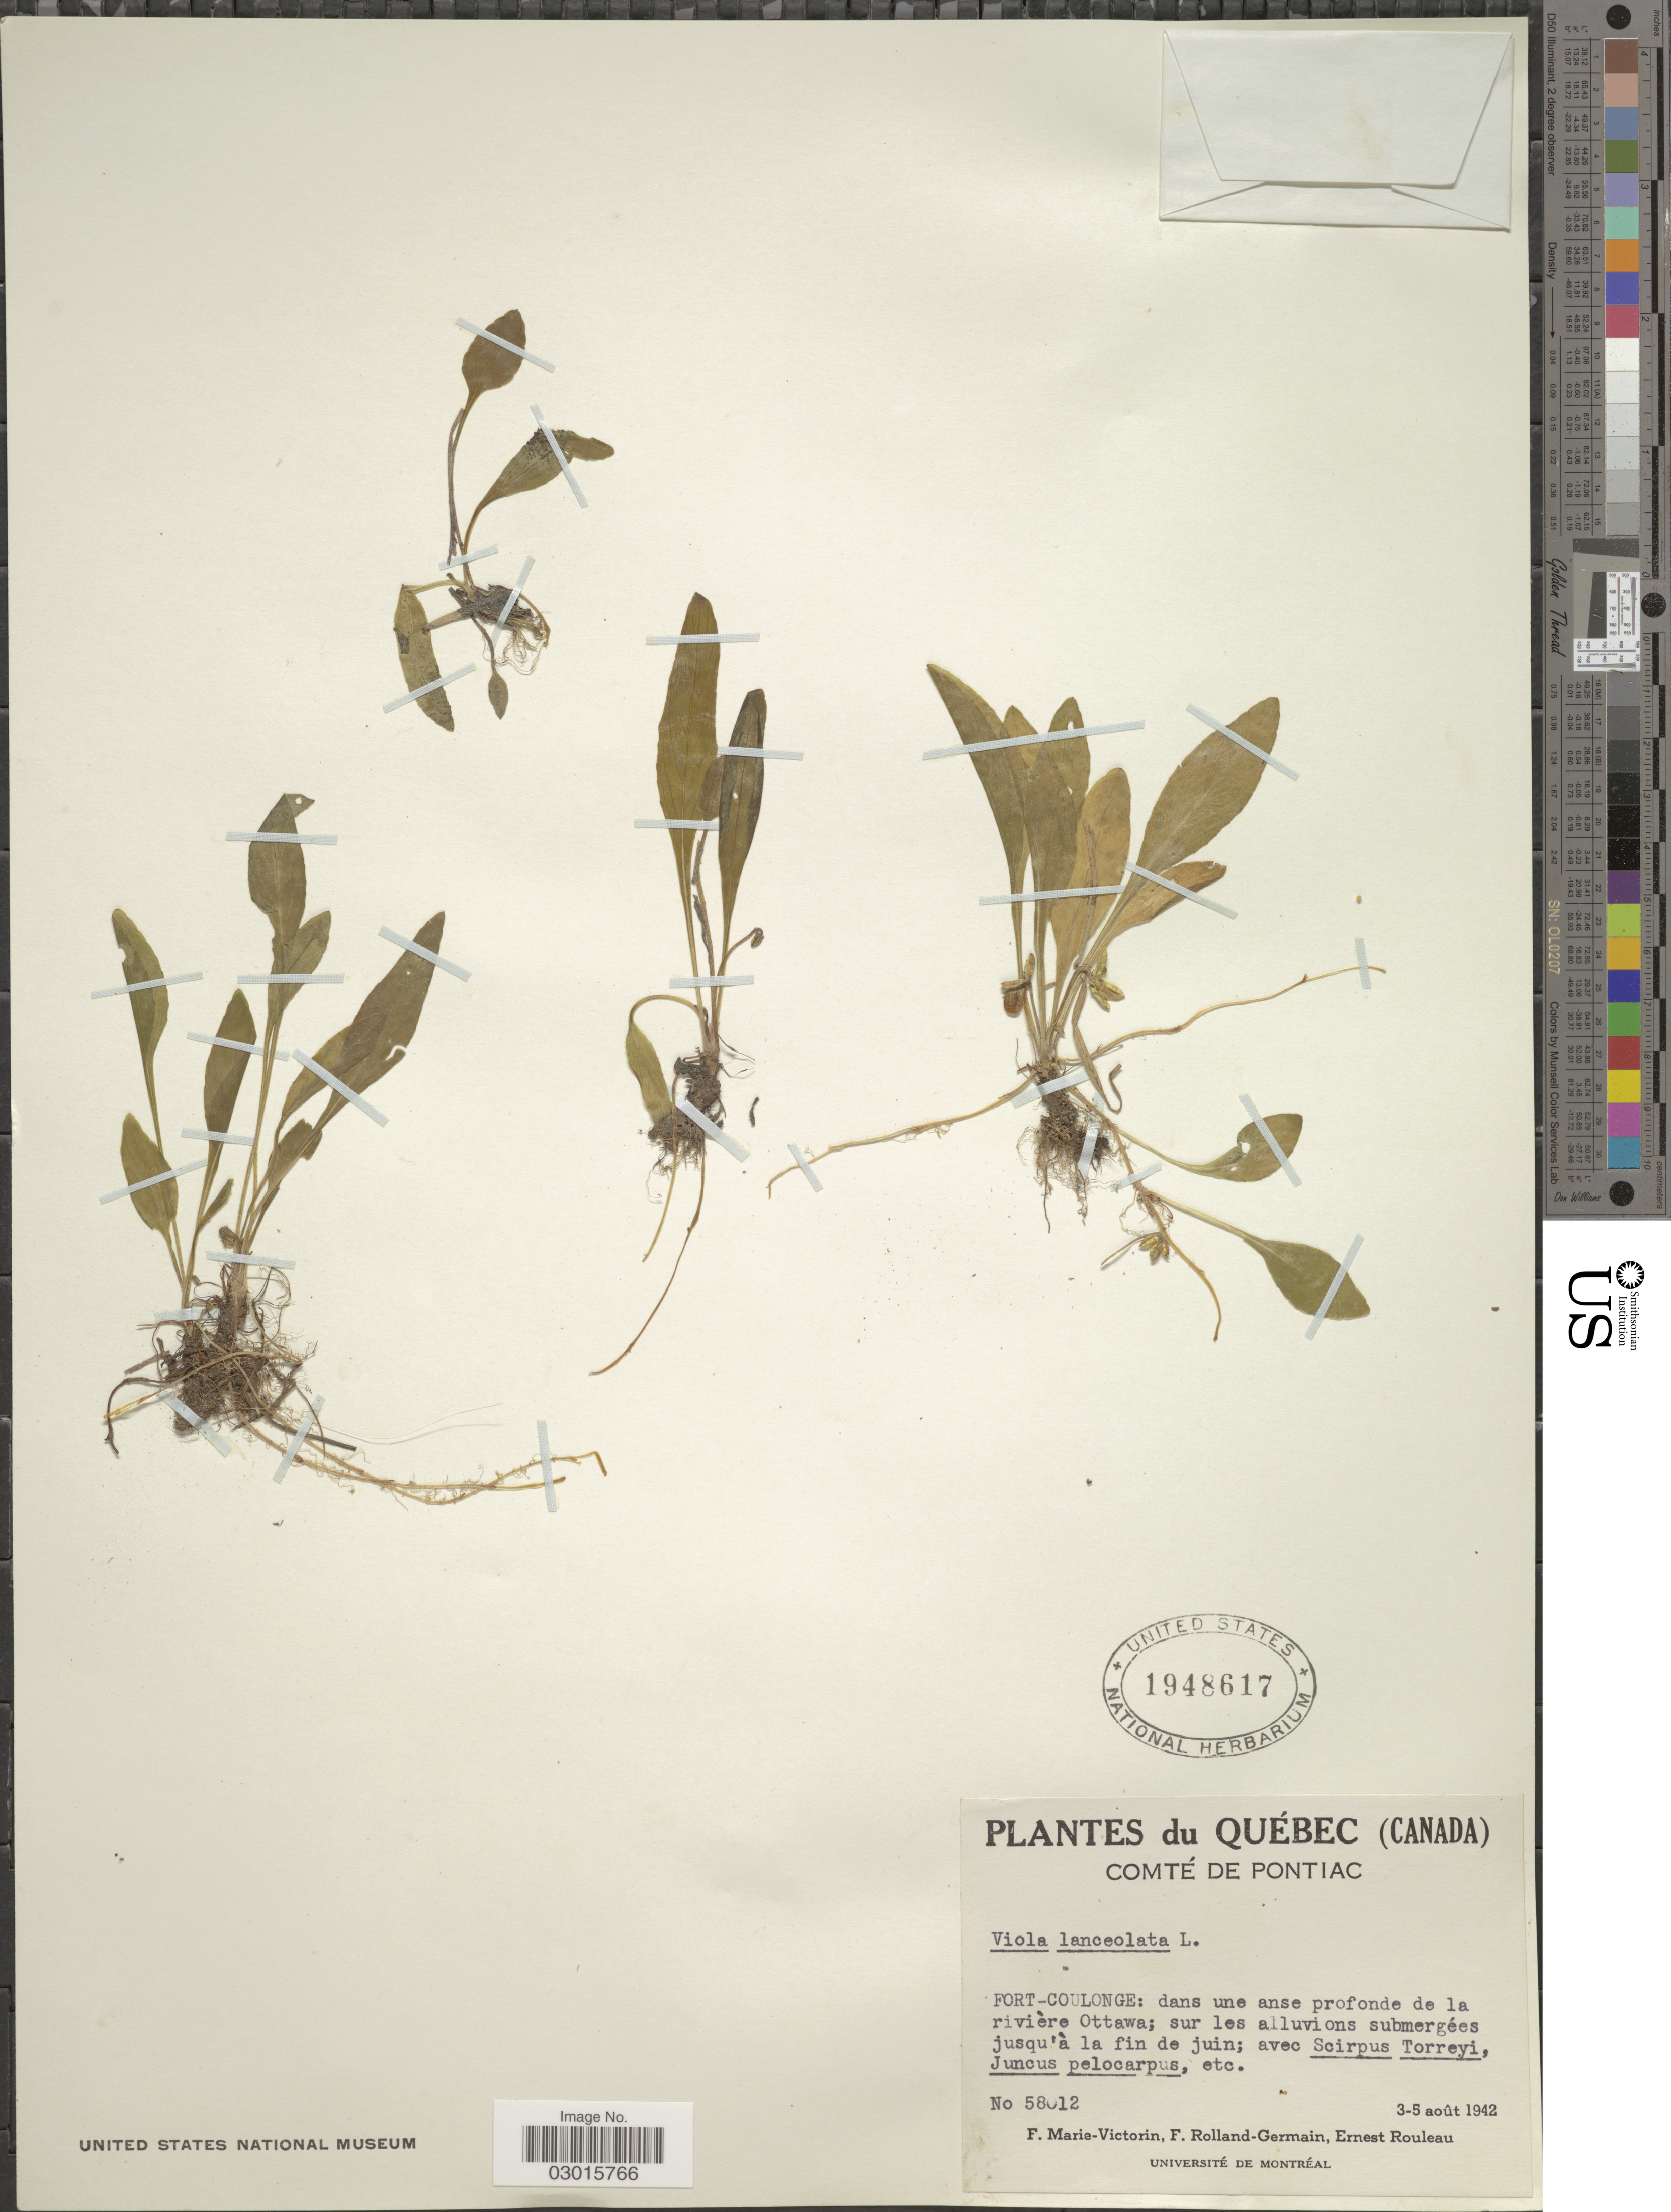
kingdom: Plantae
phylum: Tracheophyta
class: Magnoliopsida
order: Malpighiales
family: Violaceae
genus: Viola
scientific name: Viola lanceolata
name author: L.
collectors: F. Marie-Victorin, Rolland-Germain & E. Rouleau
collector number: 58012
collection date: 1942-08-03/1942-08-05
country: Canada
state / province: Quebec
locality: Comté de Pontiac, Fort-Coulonge: dans une anse profonde de la rivière Ottawa.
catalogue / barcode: US 1948617